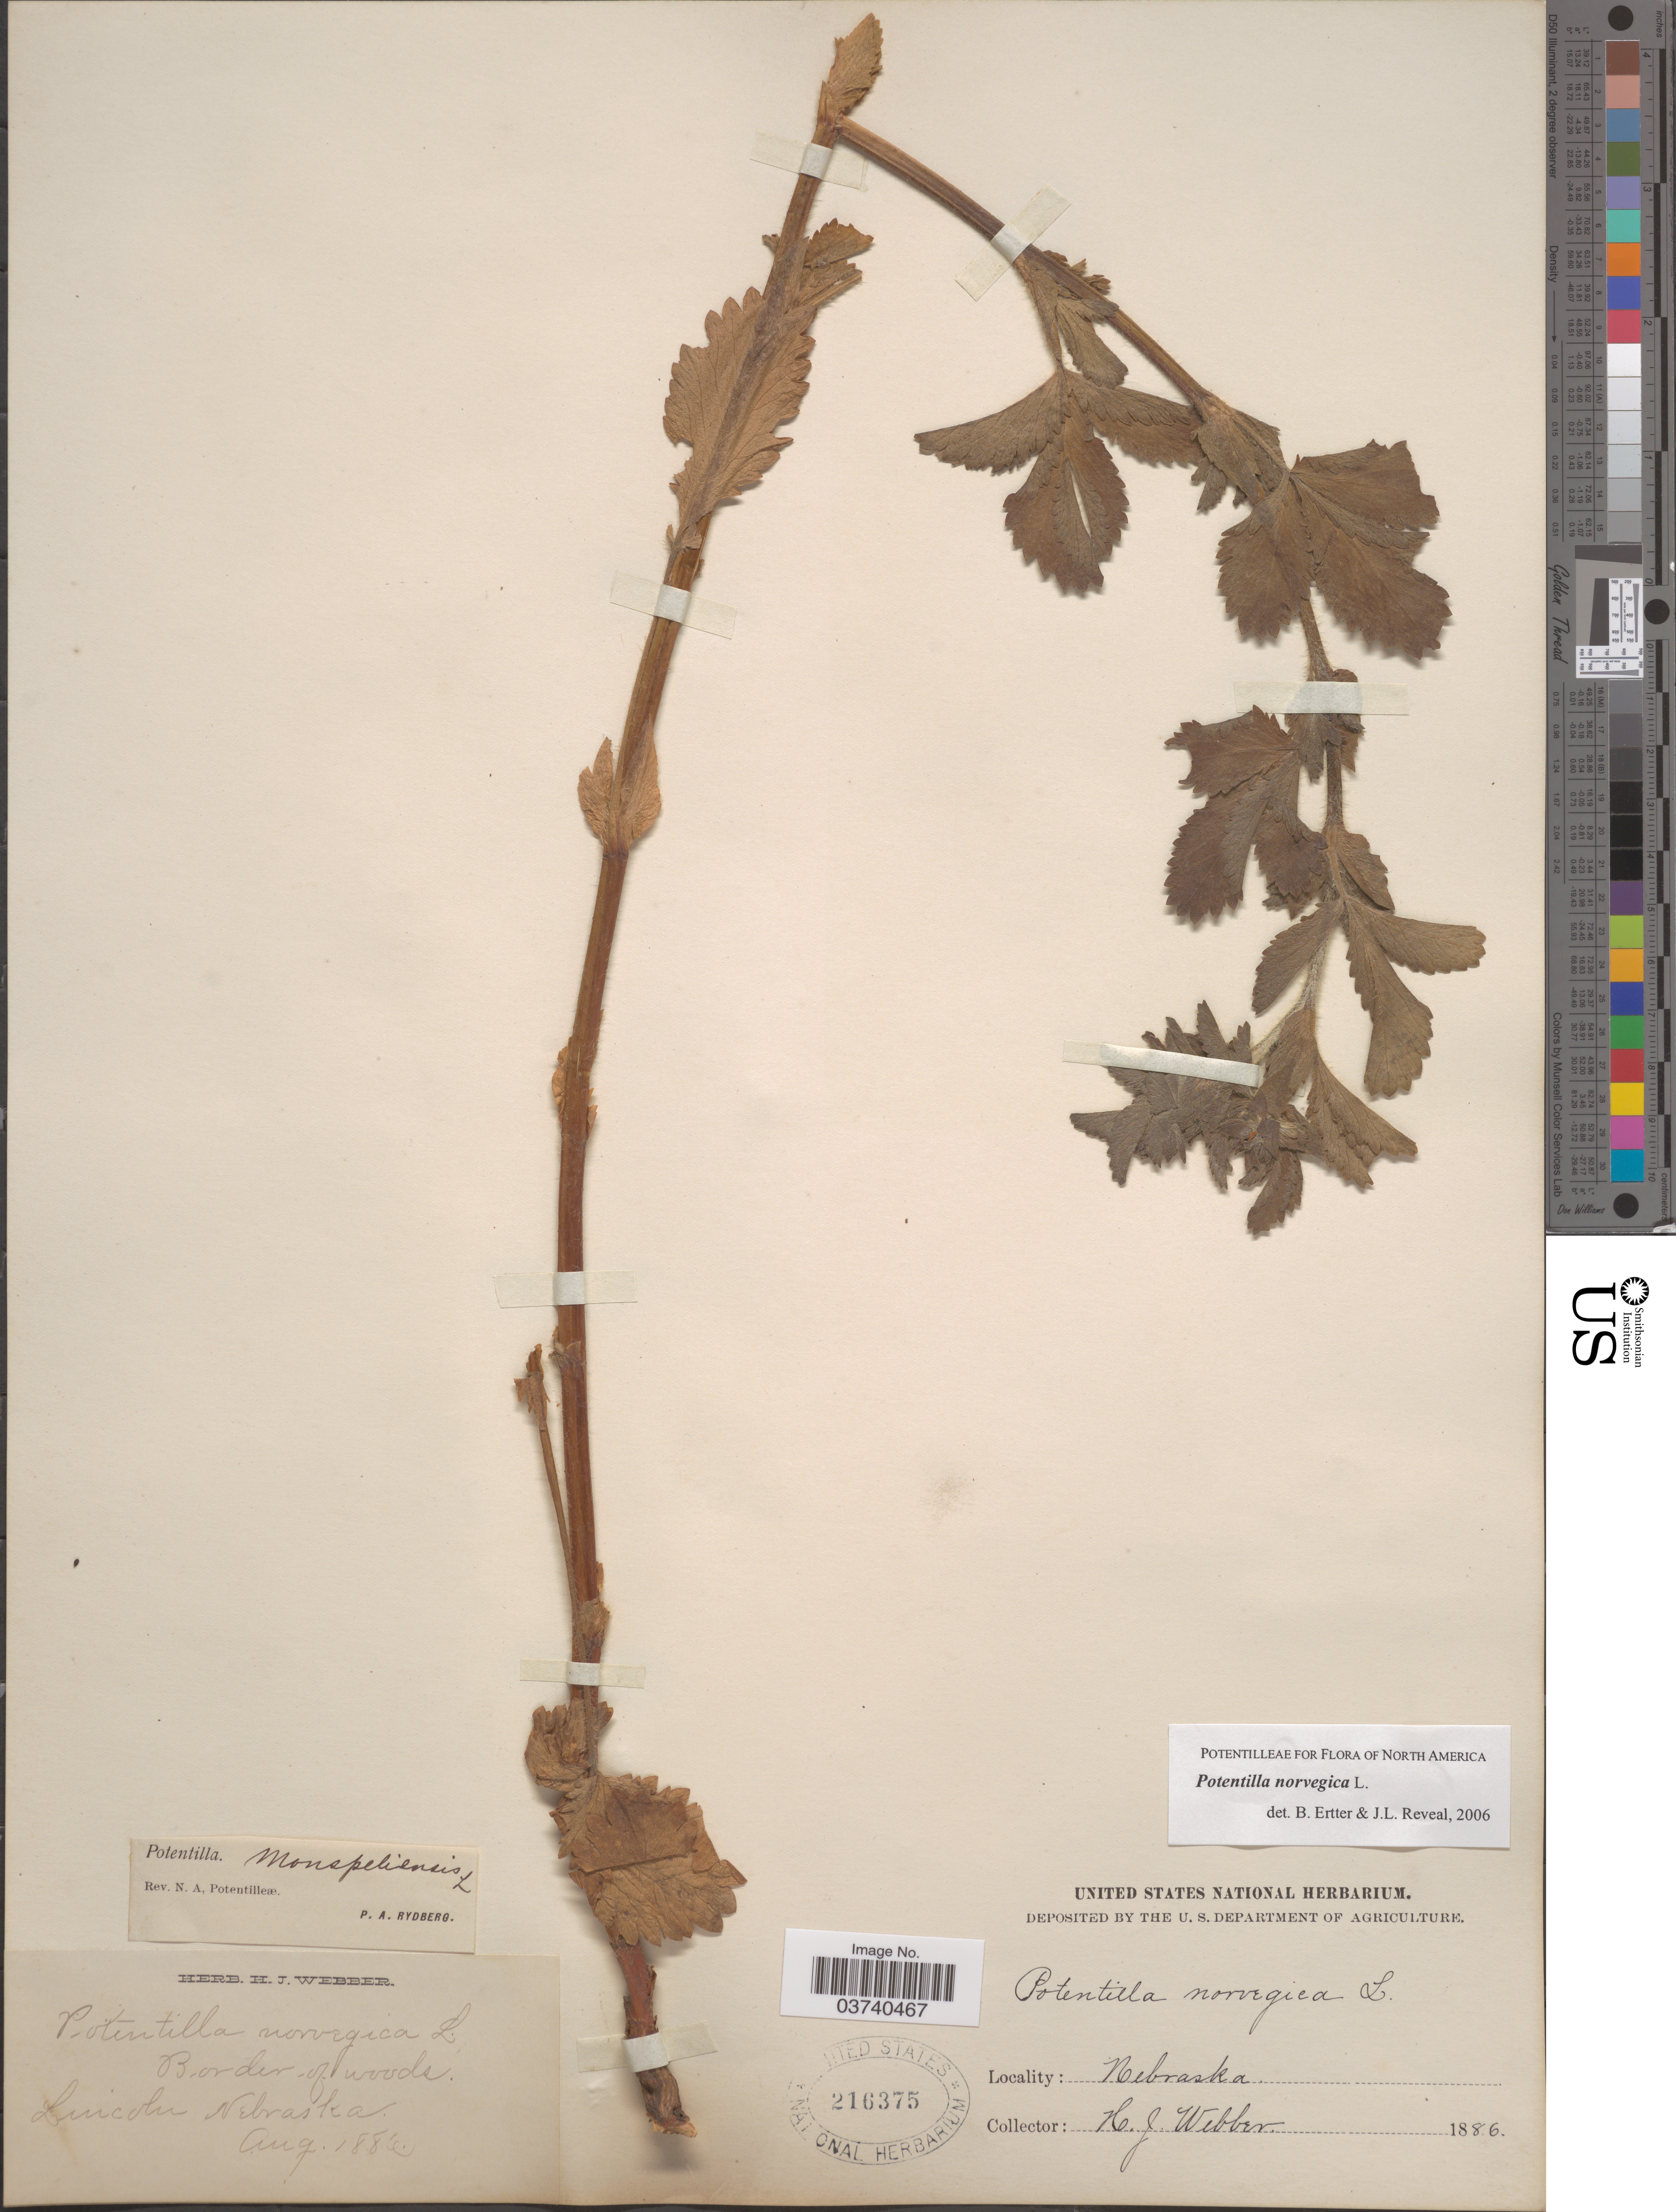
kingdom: Plantae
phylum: Tracheophyta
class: Magnoliopsida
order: Rosales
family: Rosaceae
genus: Potentilla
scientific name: Potentilla norvegica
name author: L.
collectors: H. Webber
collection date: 1886-08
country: United States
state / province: Nebraska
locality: Lincoln.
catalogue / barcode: US 216375